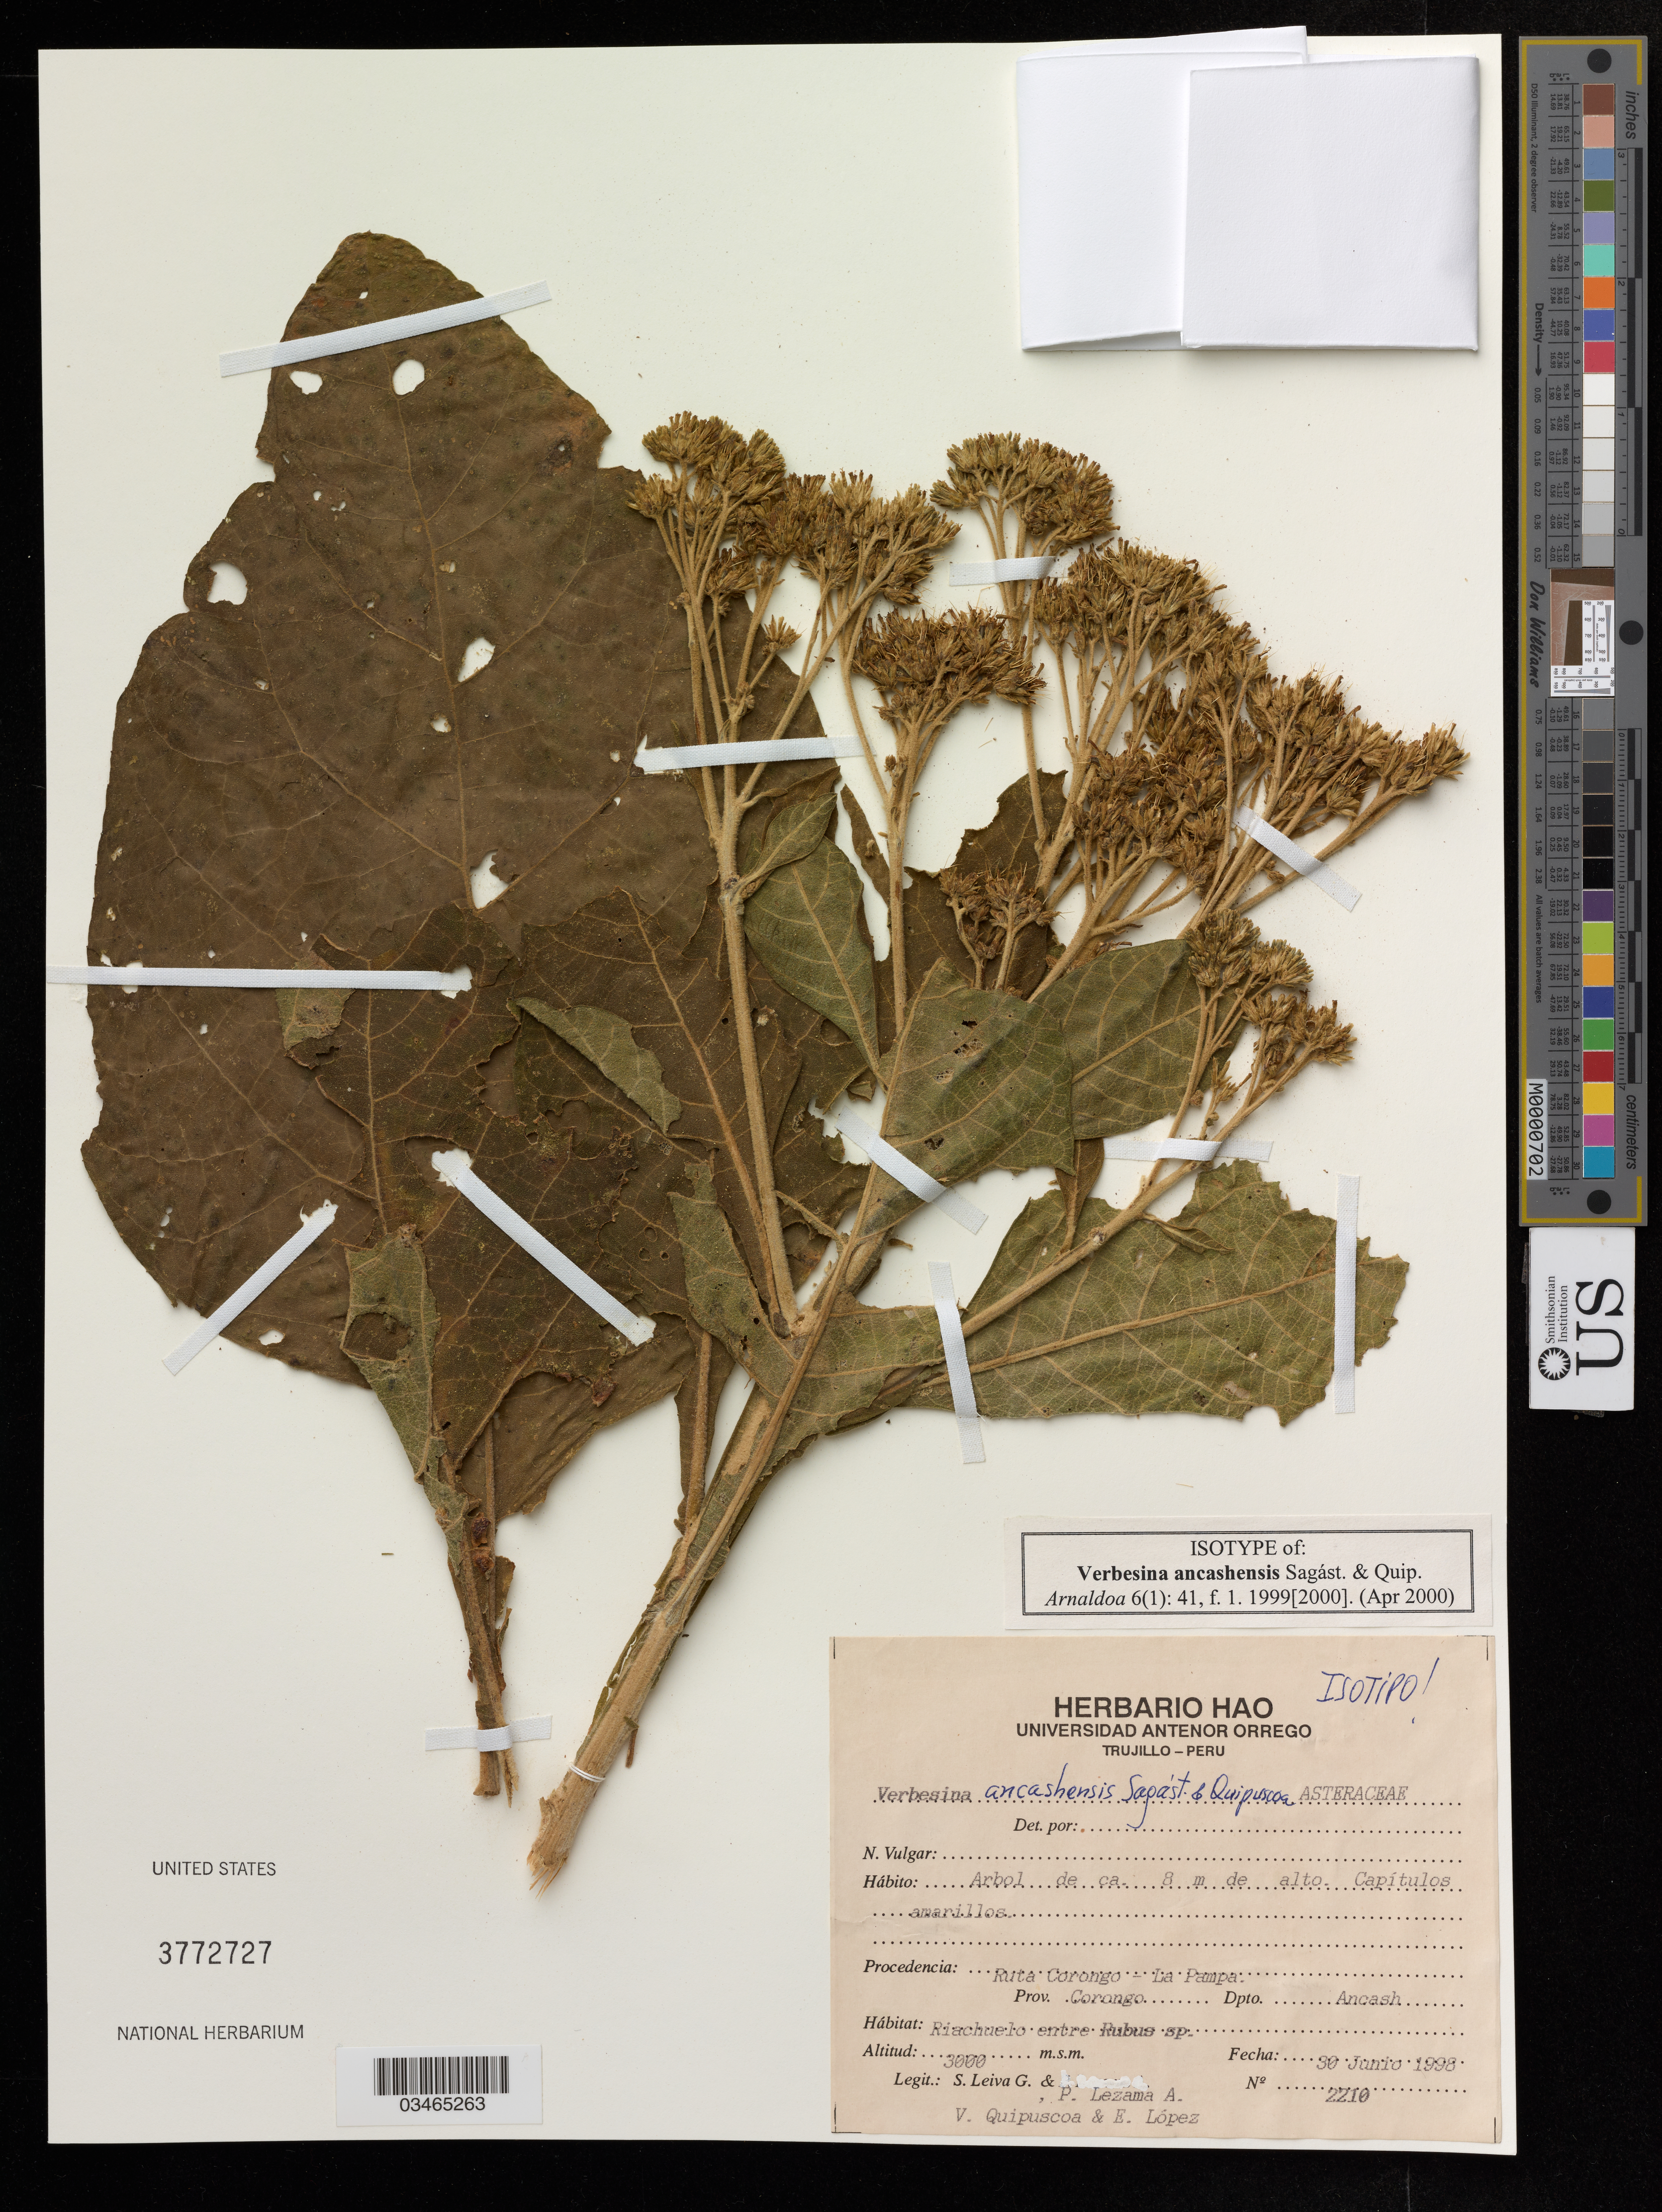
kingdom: Plantae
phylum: Tracheophyta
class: Magnoliopsida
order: Asterales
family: Asteraceae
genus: Verbesina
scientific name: Verbesina ancashensis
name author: Sagást. & Quip.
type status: Isotype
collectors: S. Leiva G., P. Lezama A., V. Quipuscoa & E. López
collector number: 2210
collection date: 1998-06-30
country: Peru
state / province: Ancash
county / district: Corongo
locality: Ruta Corongo - La Pampa.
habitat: Riachuelo entre Rubus sp.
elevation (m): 3000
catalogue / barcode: US 3772727